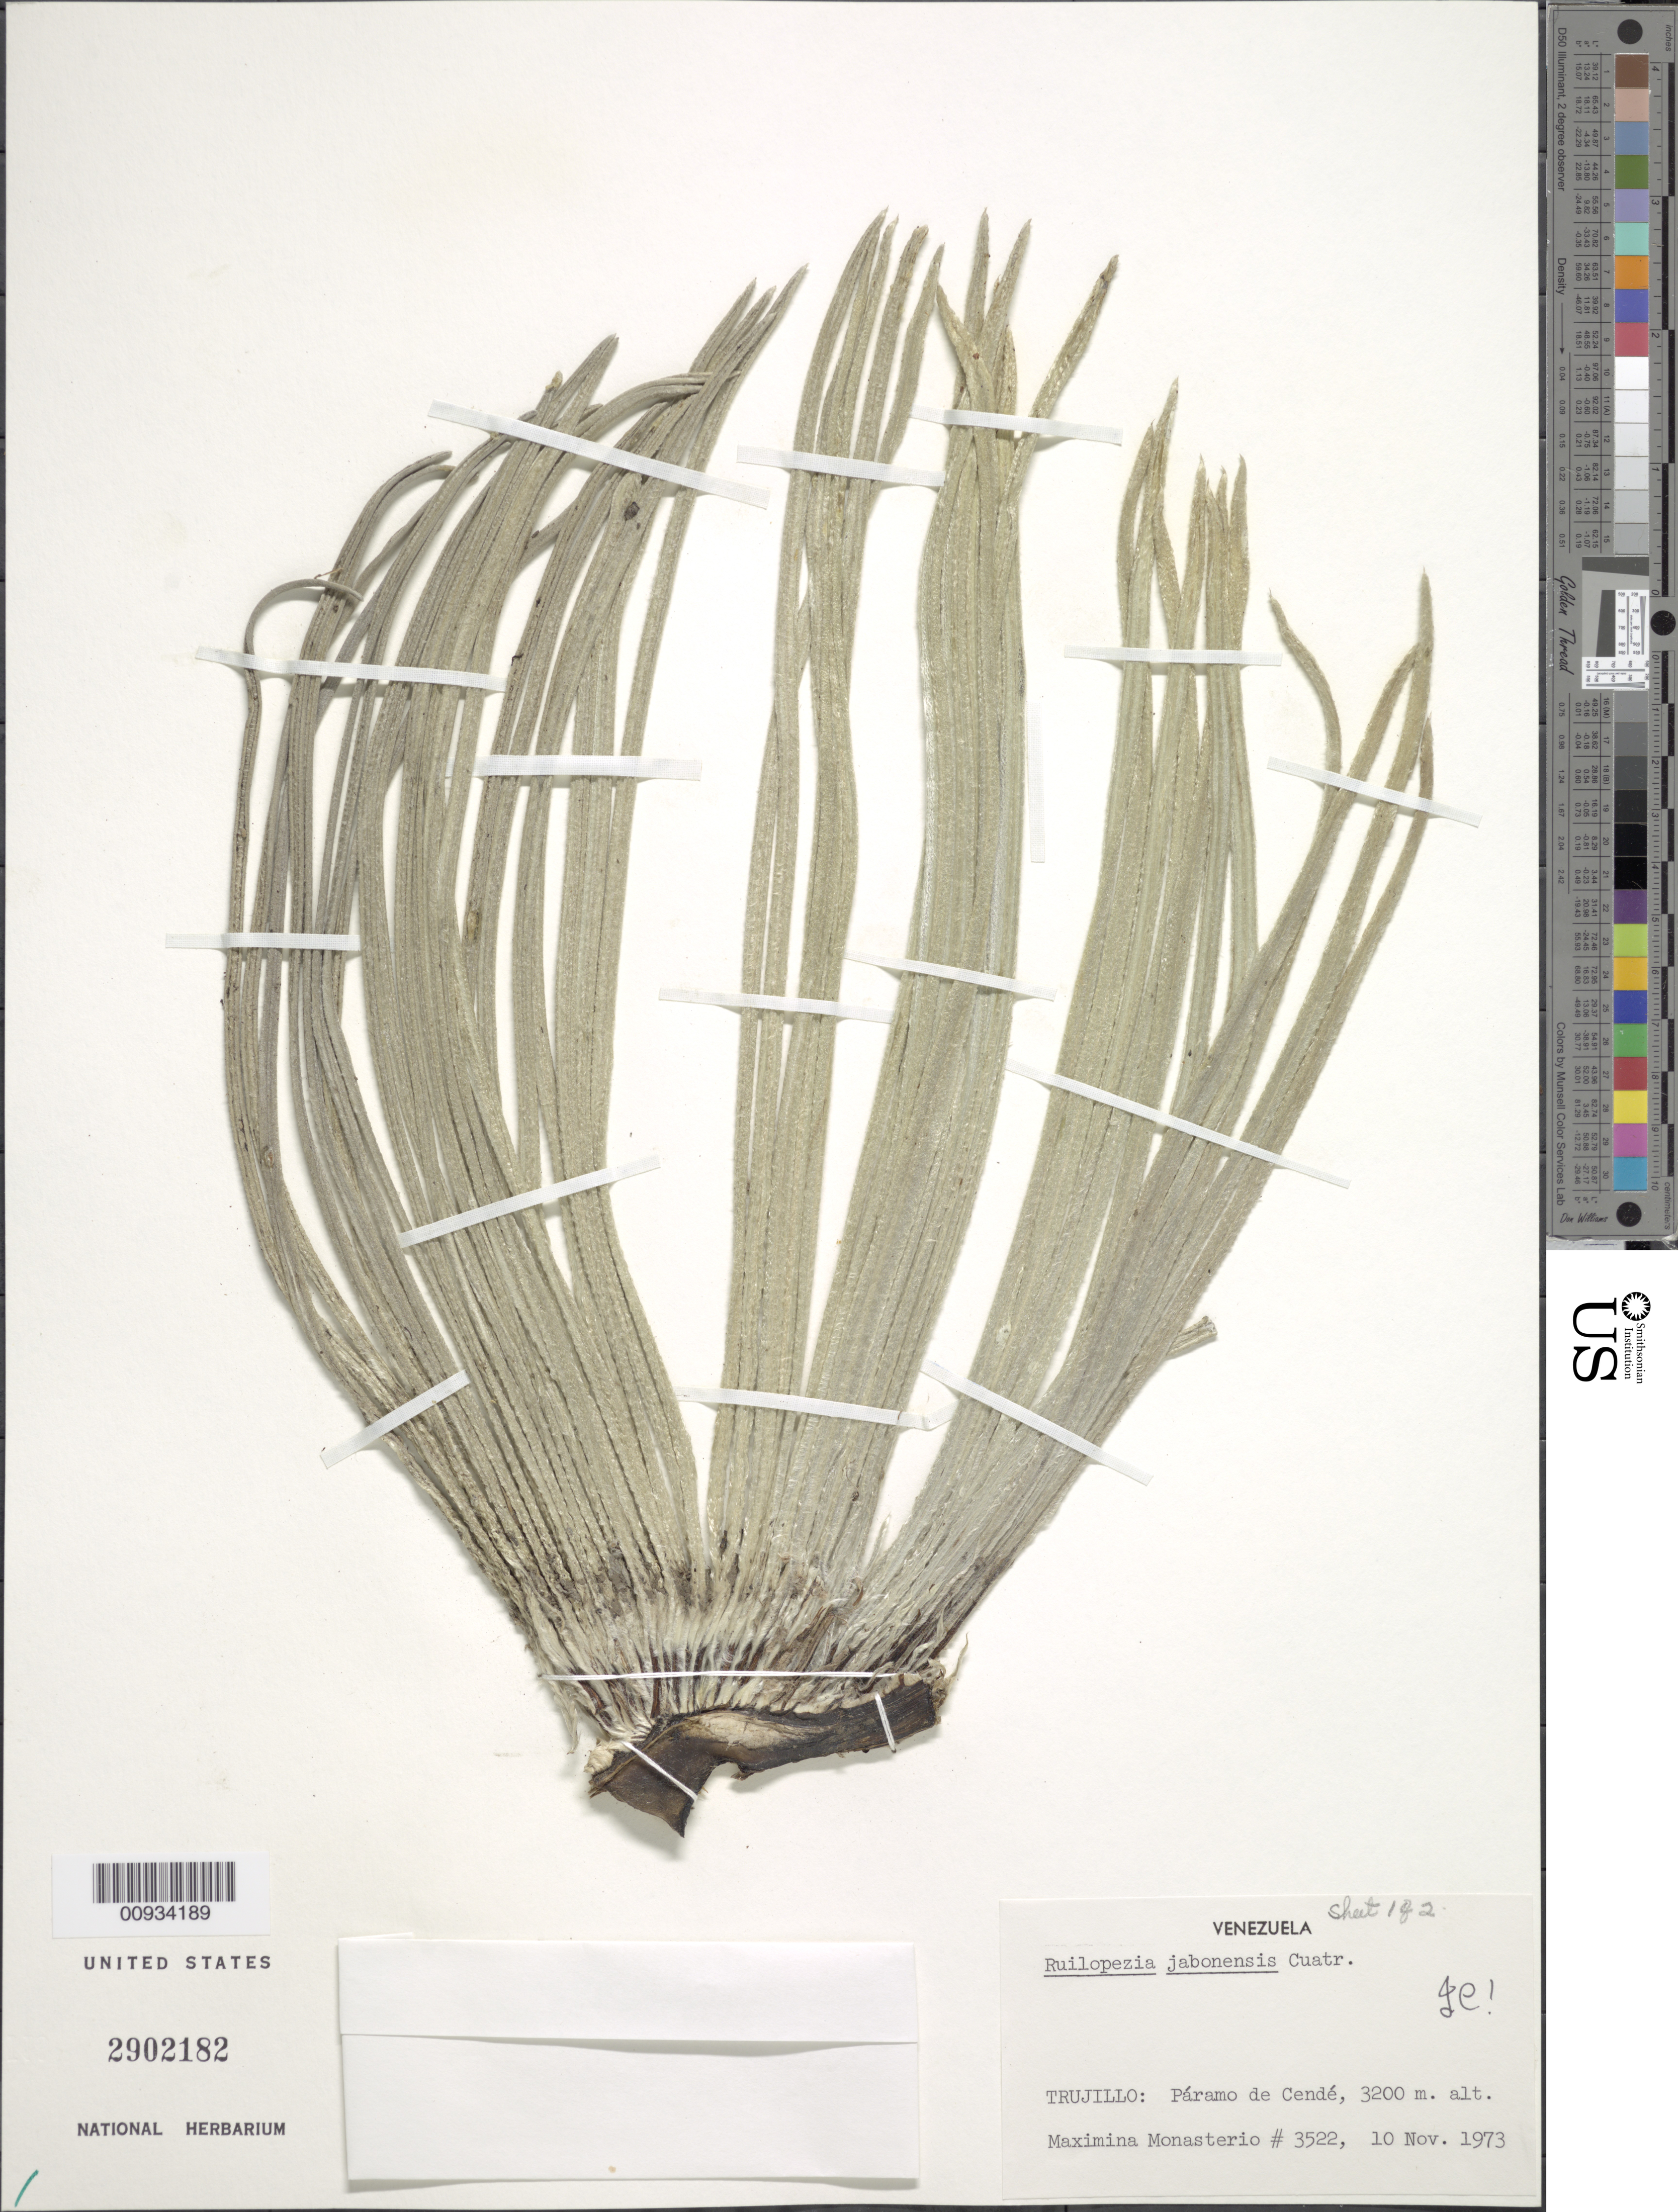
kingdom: Plantae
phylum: Tracheophyta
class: Magnoliopsida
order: Asterales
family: Asteraceae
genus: Ruilopezia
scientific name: Ruilopezia jabonensis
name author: (Cuatrec.) Cuatrec.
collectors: M. Monasterio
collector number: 3522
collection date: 1973-11-10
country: Venezuela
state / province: Trujillo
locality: Páramo de Cendé.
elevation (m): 3200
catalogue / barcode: US 2902182